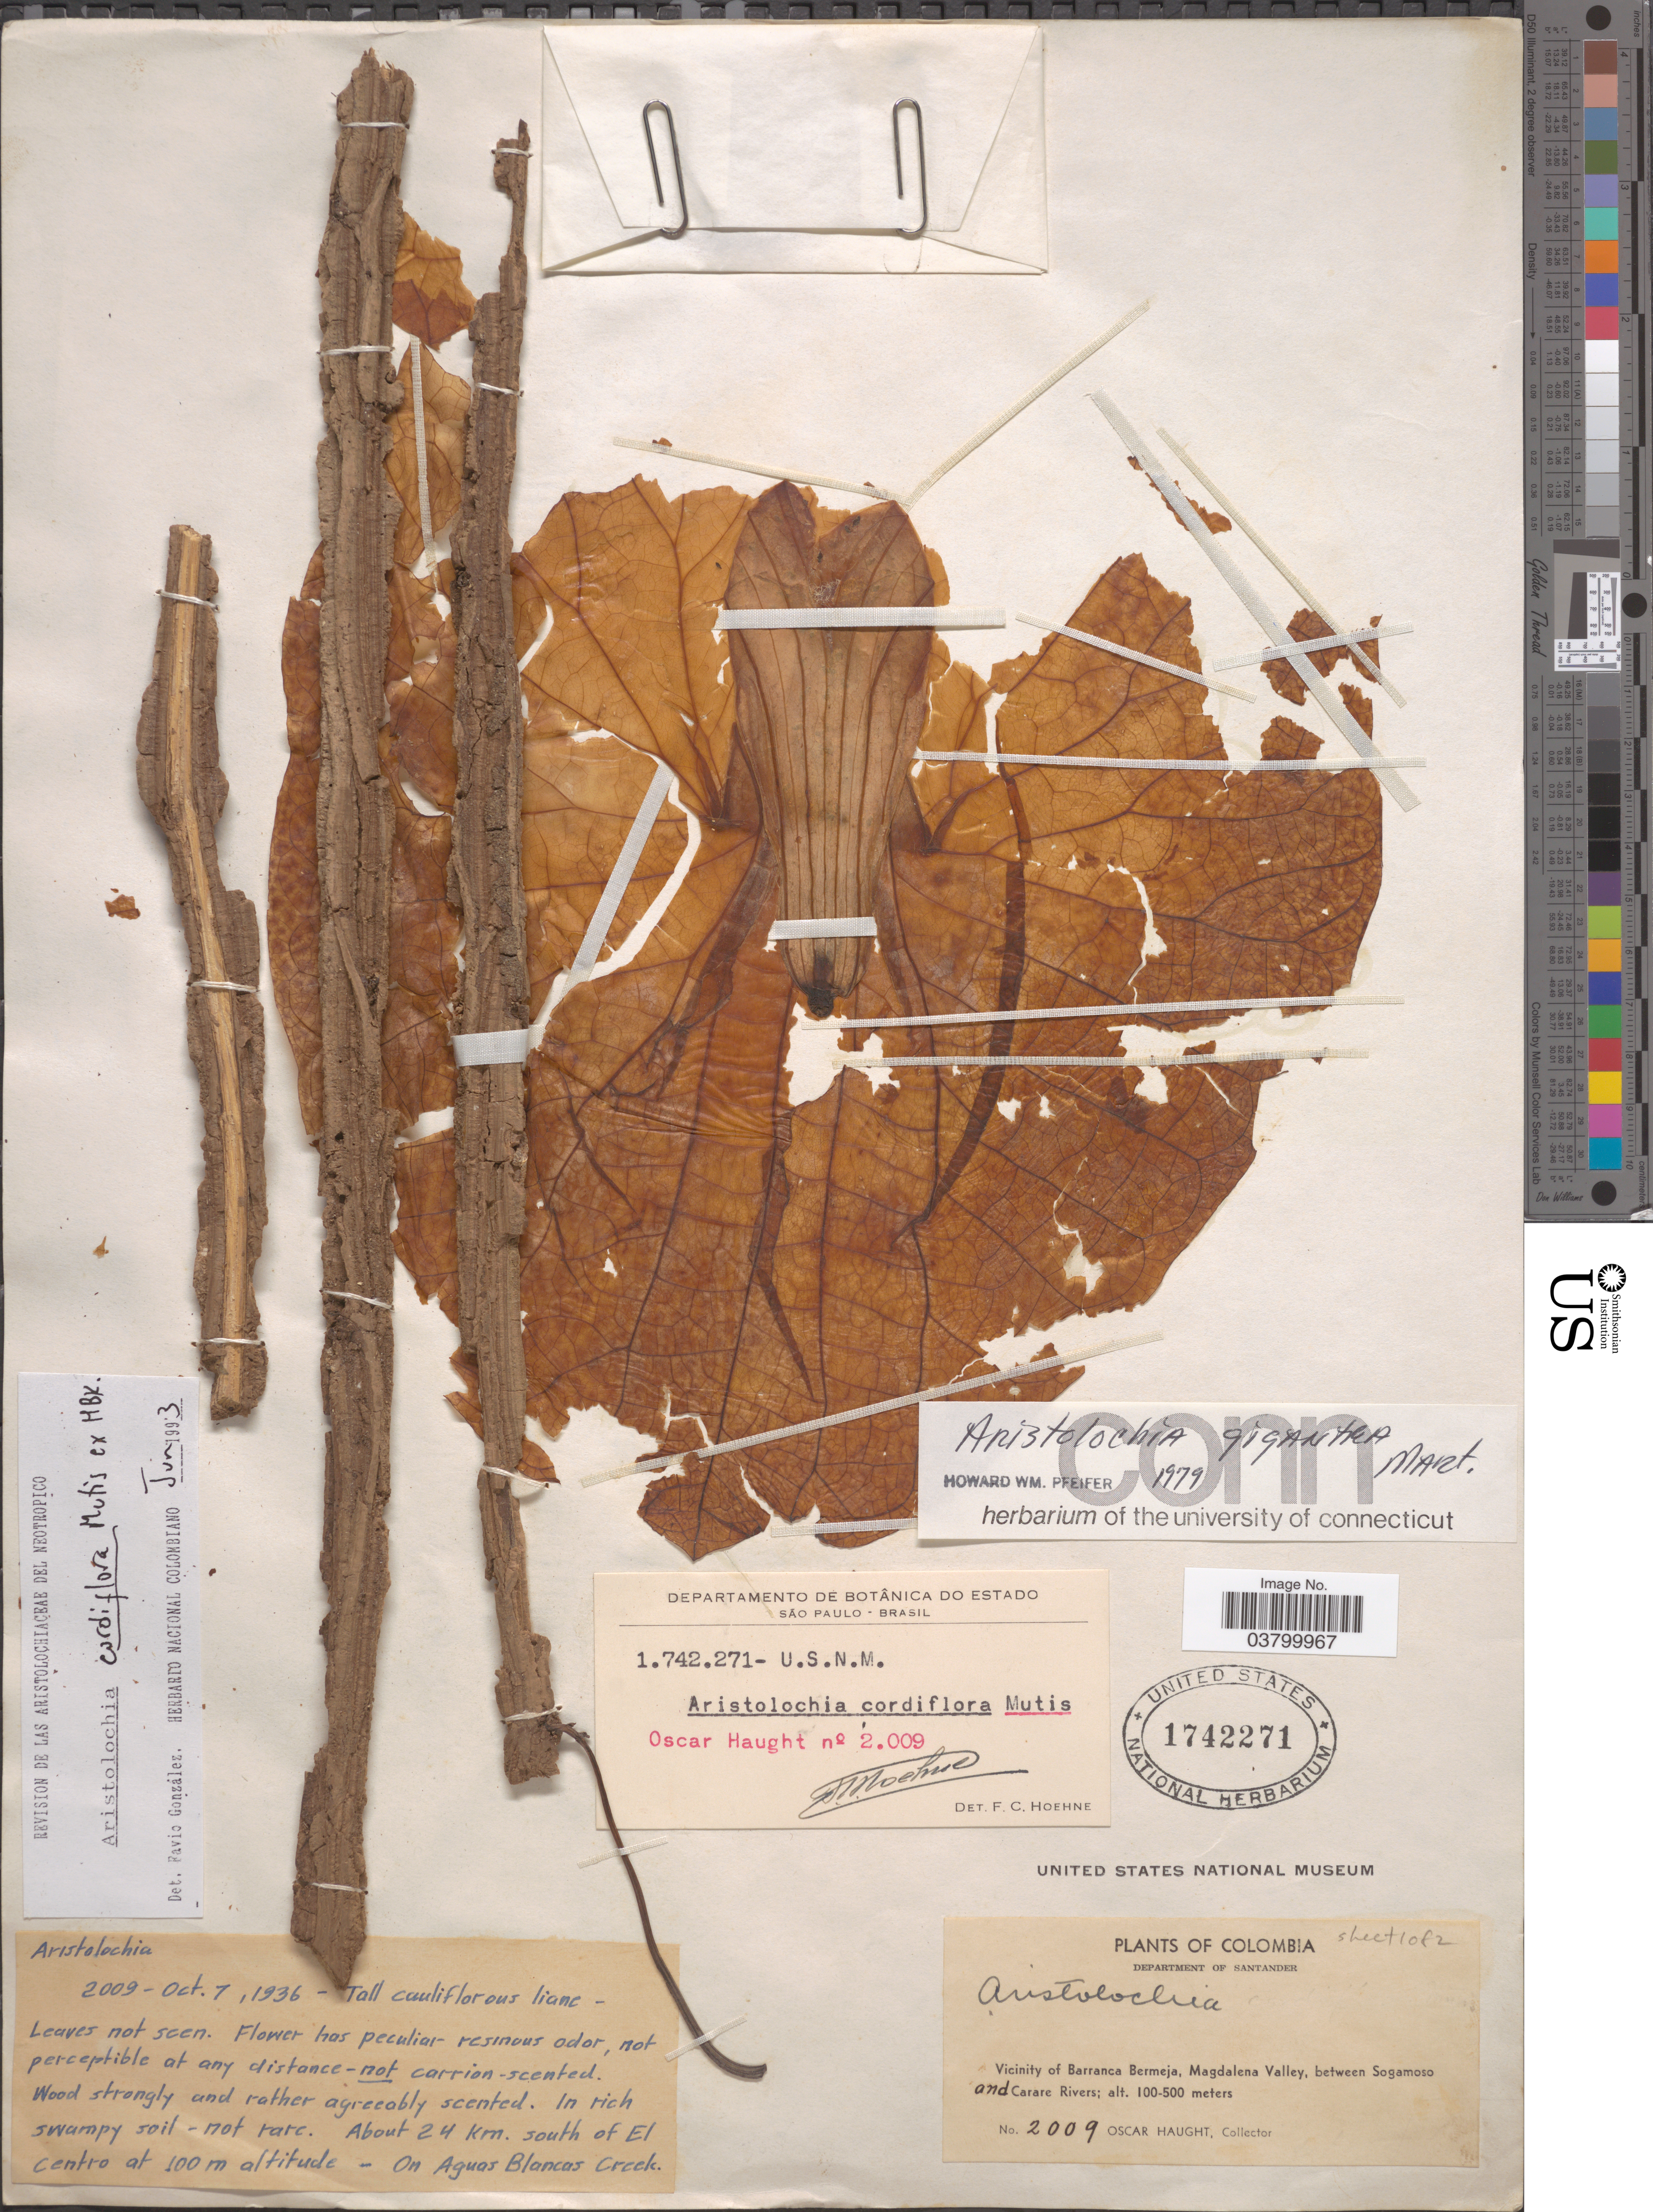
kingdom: Plantae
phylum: Tracheophyta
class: Magnoliopsida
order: Piperales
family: Aristolochiaceae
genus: Aristolochia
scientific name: Aristolochia cordiflora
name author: Mutis ex Kunth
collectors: O. L. Haught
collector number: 2009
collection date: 1936-10-07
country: Colombia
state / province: Santander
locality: Department of Santander. About 24 km. south of El Centro. On Aguas Blancas Creek. Vicinity of Barranca Bermeja, Magdalena Valley, between Sogamoso and Carare Rivers.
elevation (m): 100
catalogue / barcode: US 1742271